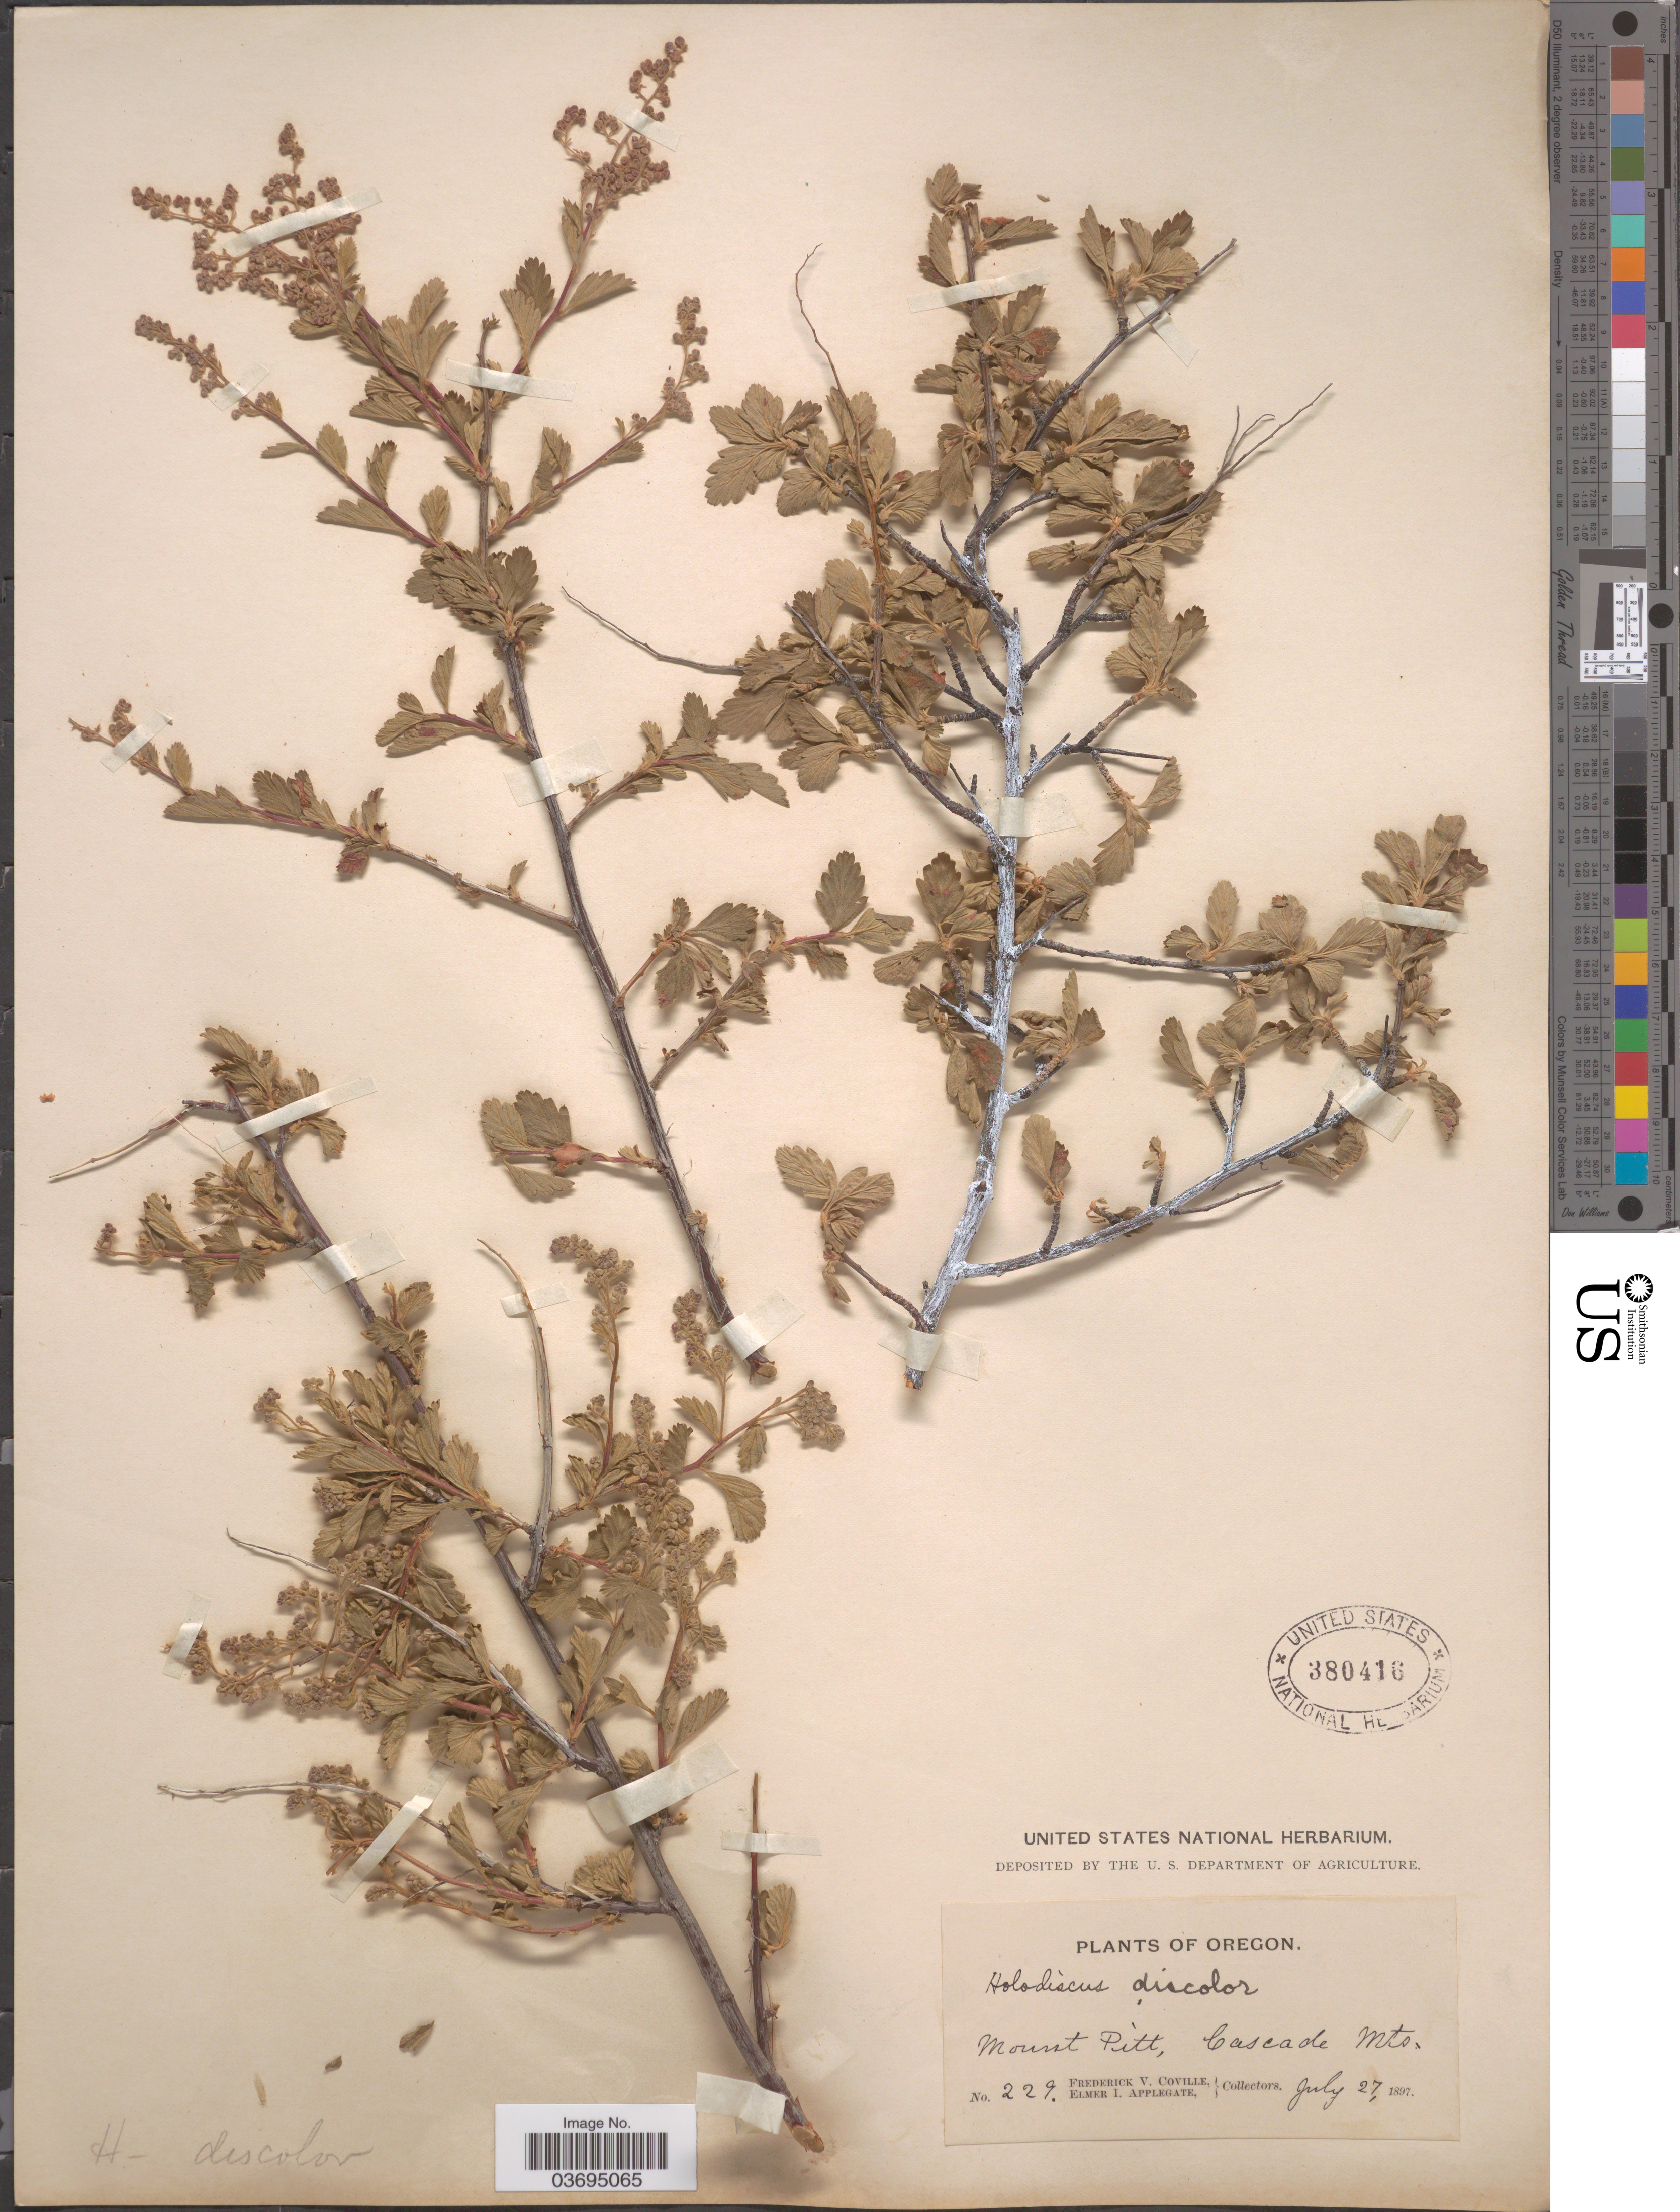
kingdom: Plantae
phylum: Tracheophyta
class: Magnoliopsida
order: Rosales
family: Rosaceae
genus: Holodiscus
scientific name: Holodiscus discolor var. glabrescens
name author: (Greenm.) Jeps.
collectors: F. V. Coville & E. I. Applegate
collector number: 229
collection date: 1897-07-27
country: United States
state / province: Oregon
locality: Mount Pitt, Cascade Mts.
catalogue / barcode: US 380416